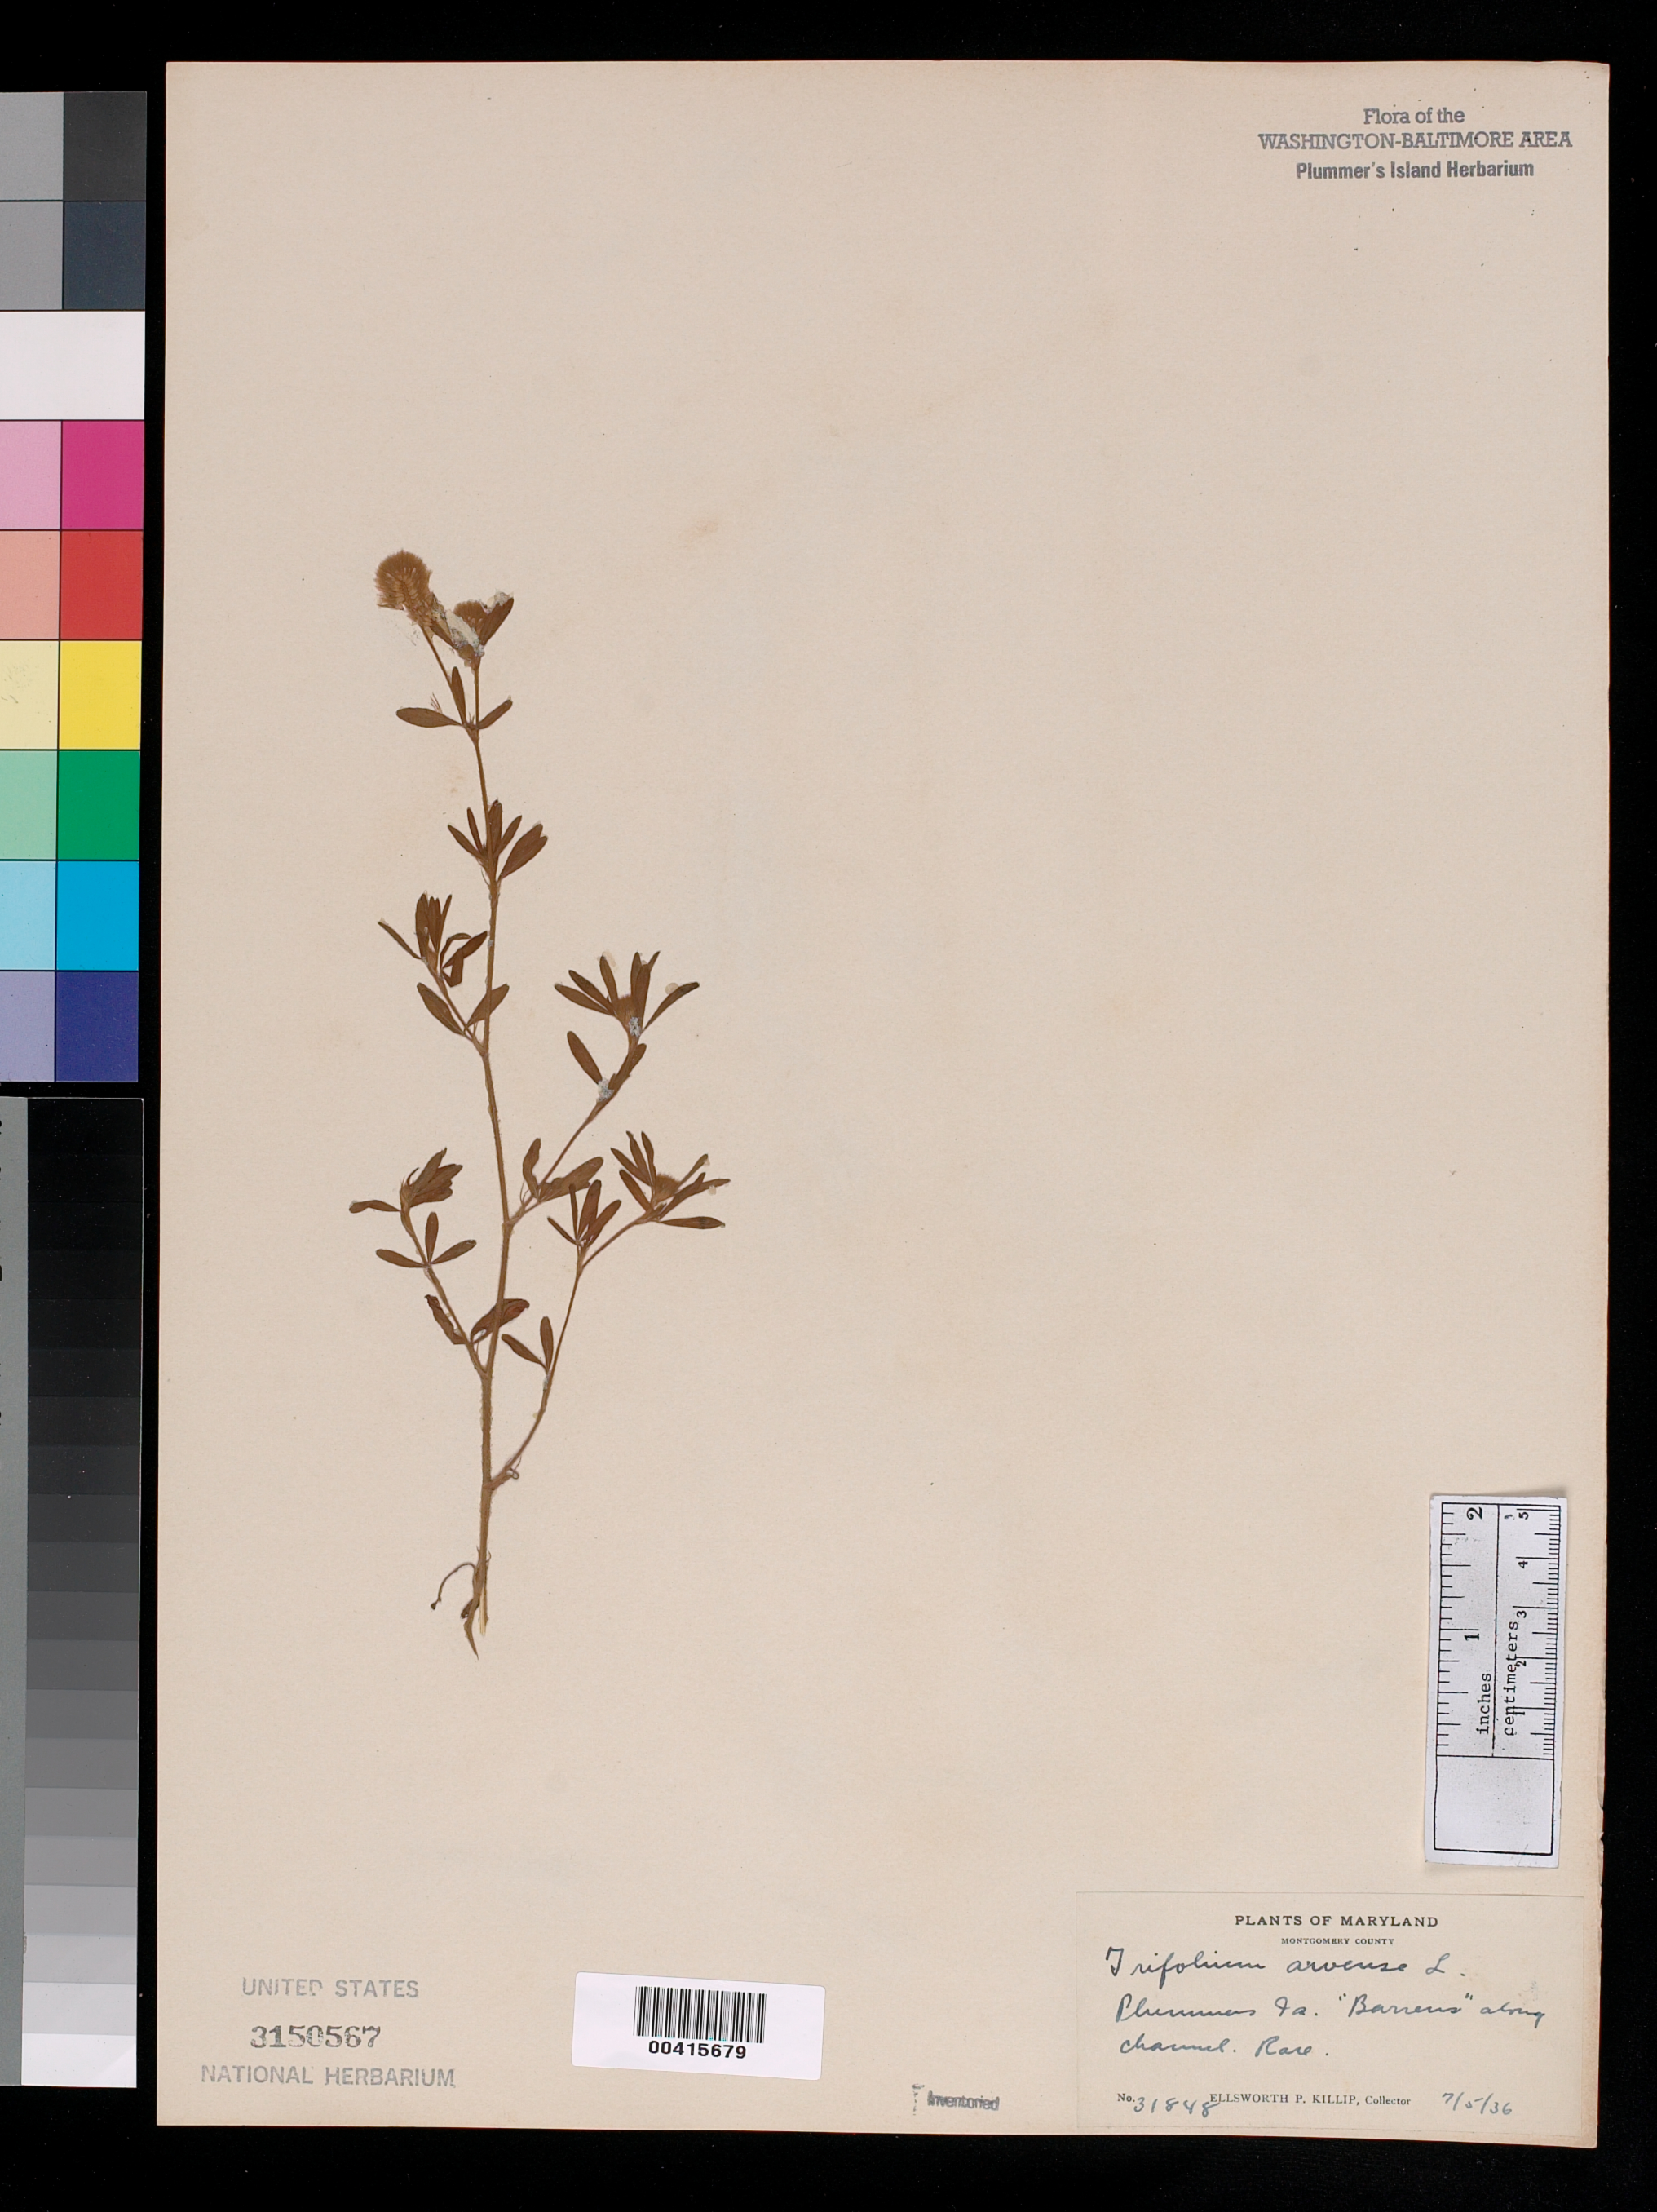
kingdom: Plantae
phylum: Tracheophyta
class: Magnoliopsida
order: Fabales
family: Fabaceae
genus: Trifolium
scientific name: Trifolium arvense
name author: L.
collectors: E. P. Killip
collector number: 31848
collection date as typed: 05 Jul 1936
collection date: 1936-07-05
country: United States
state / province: Maryland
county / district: Montgomery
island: Plummers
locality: Plummer's Island; "barrens" along Channel C. & O. Canal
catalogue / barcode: US 3150567